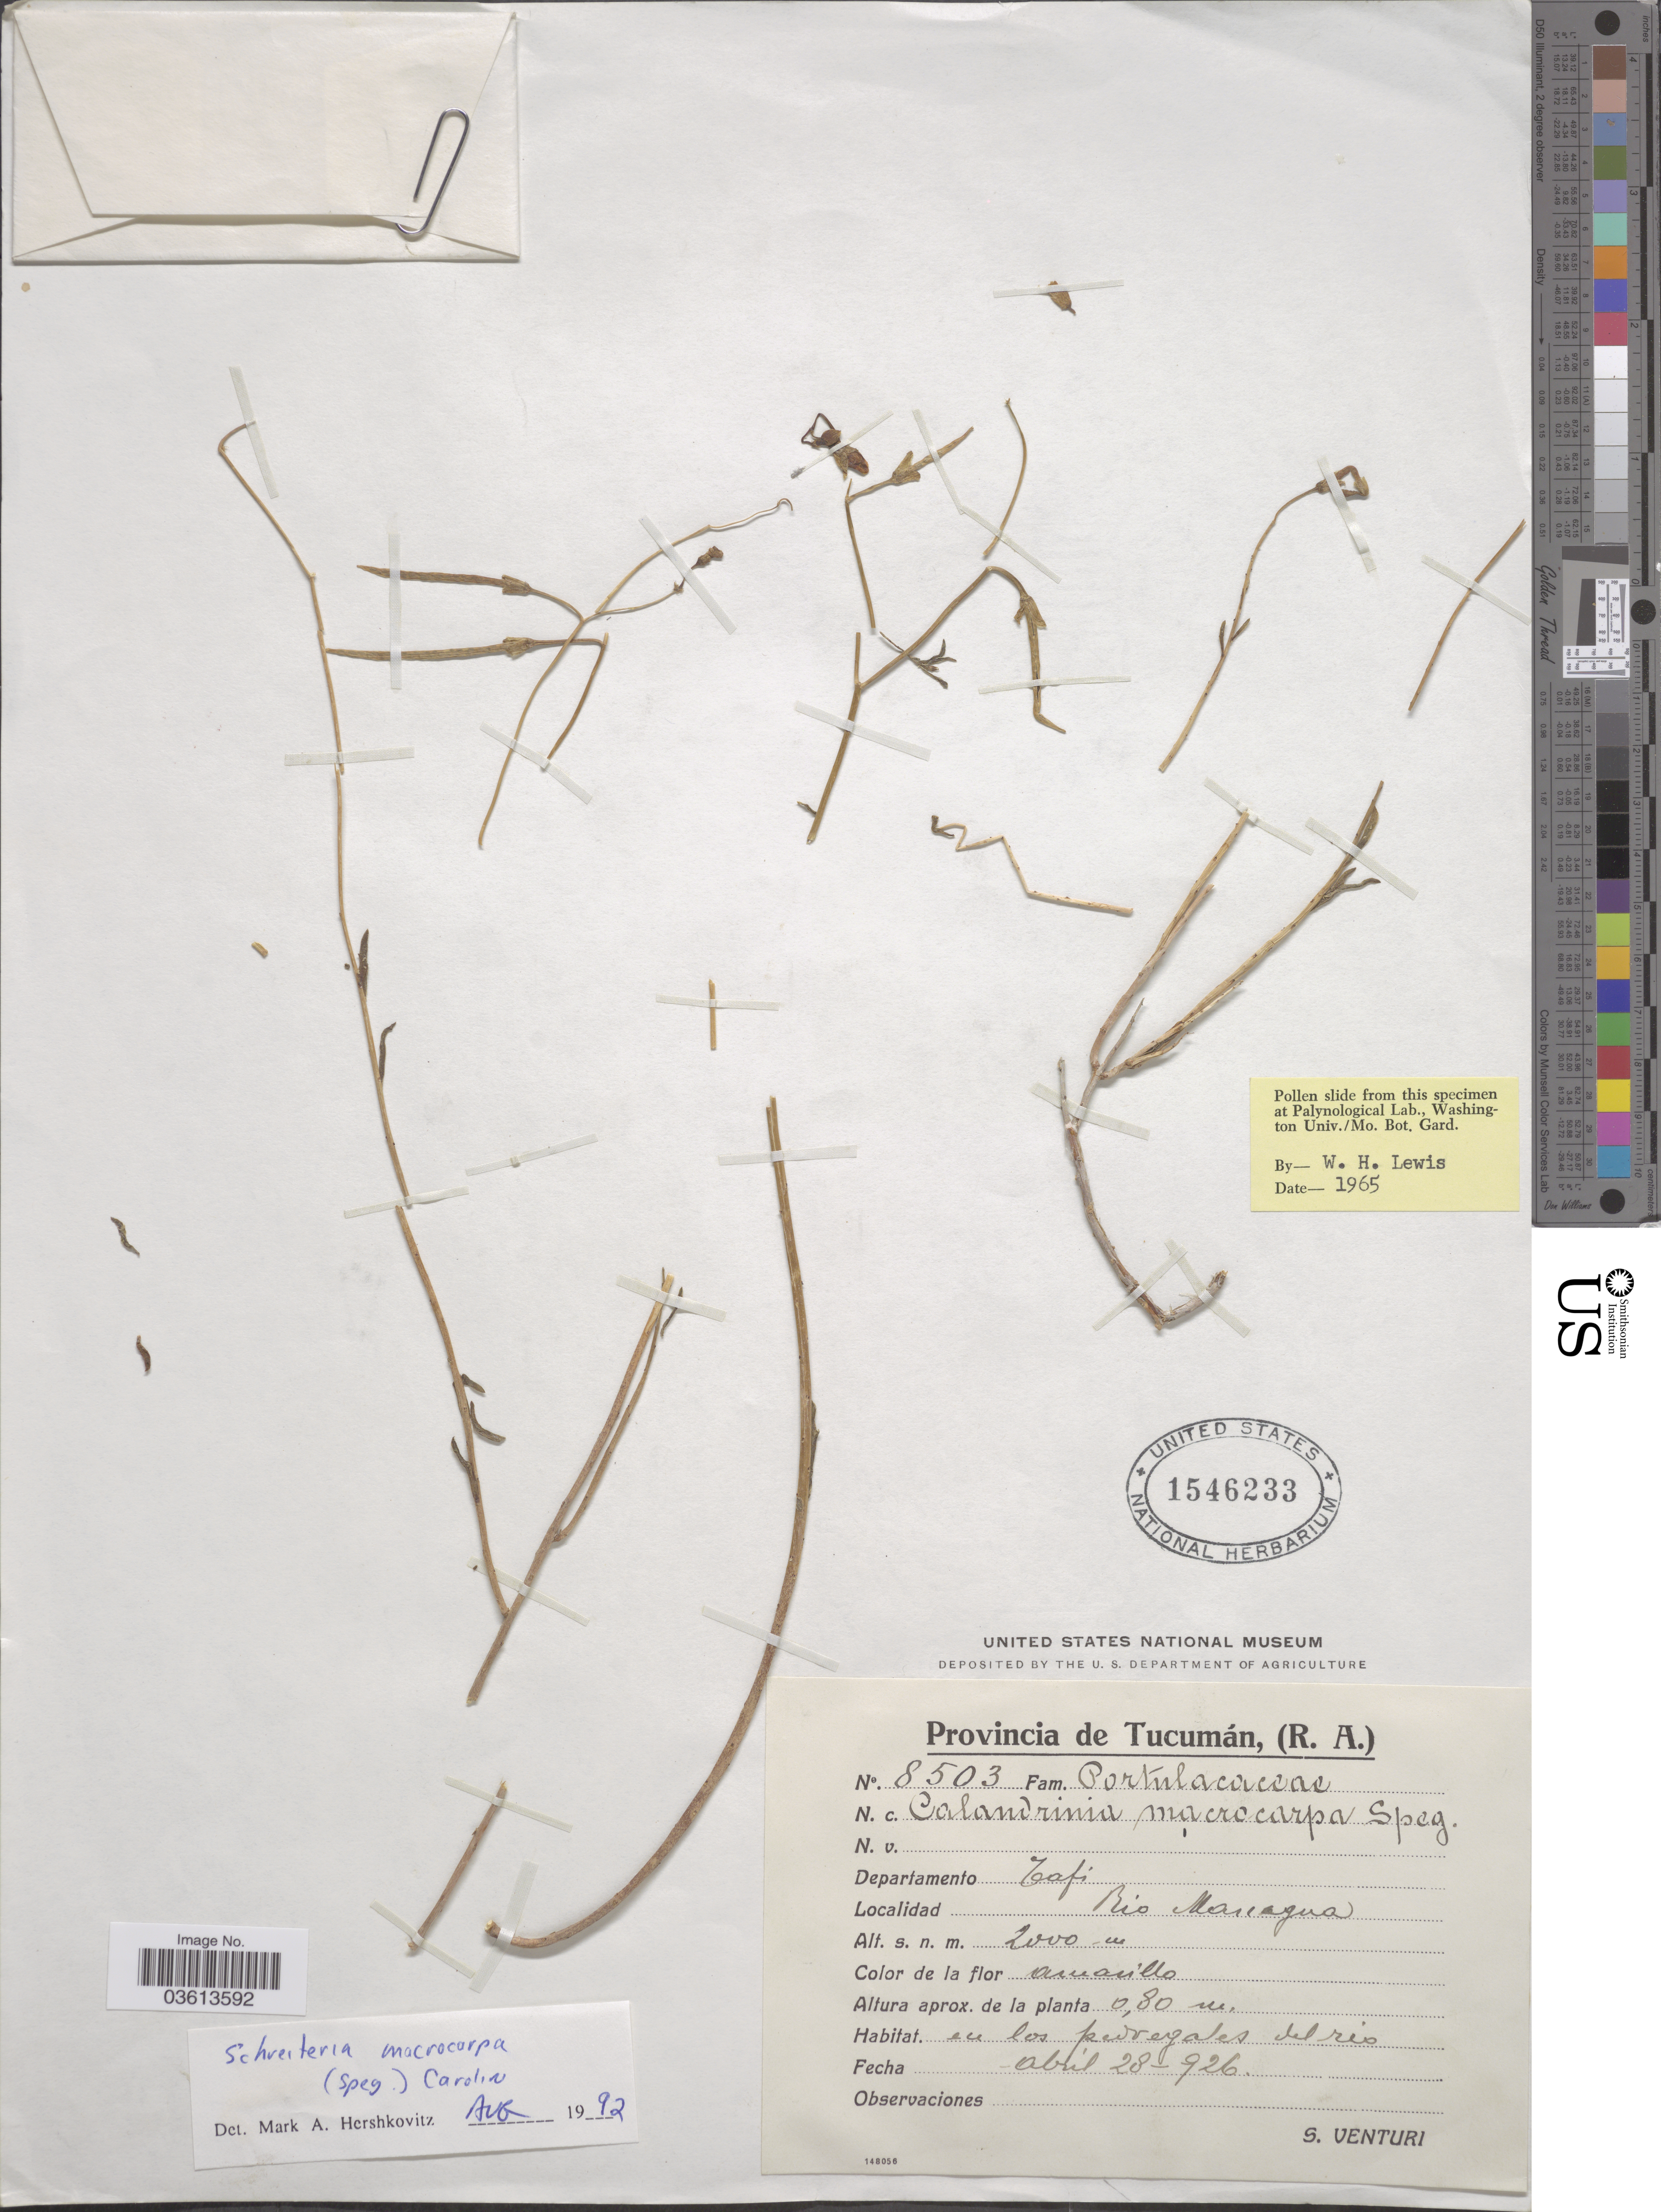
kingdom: Plantae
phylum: Tracheophyta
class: Magnoliopsida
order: Caryophyllales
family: Montiaceae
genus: Schreiteria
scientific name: Schreiteria macrocarpa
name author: (Speg.) Carolin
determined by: Hershkovitz, M. A.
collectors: S. Venturi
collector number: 8503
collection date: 1926-04-28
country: Argentina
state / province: Tucuman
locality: Departamento Tafi. Rio Managua.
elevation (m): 2000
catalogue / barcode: US 1546233